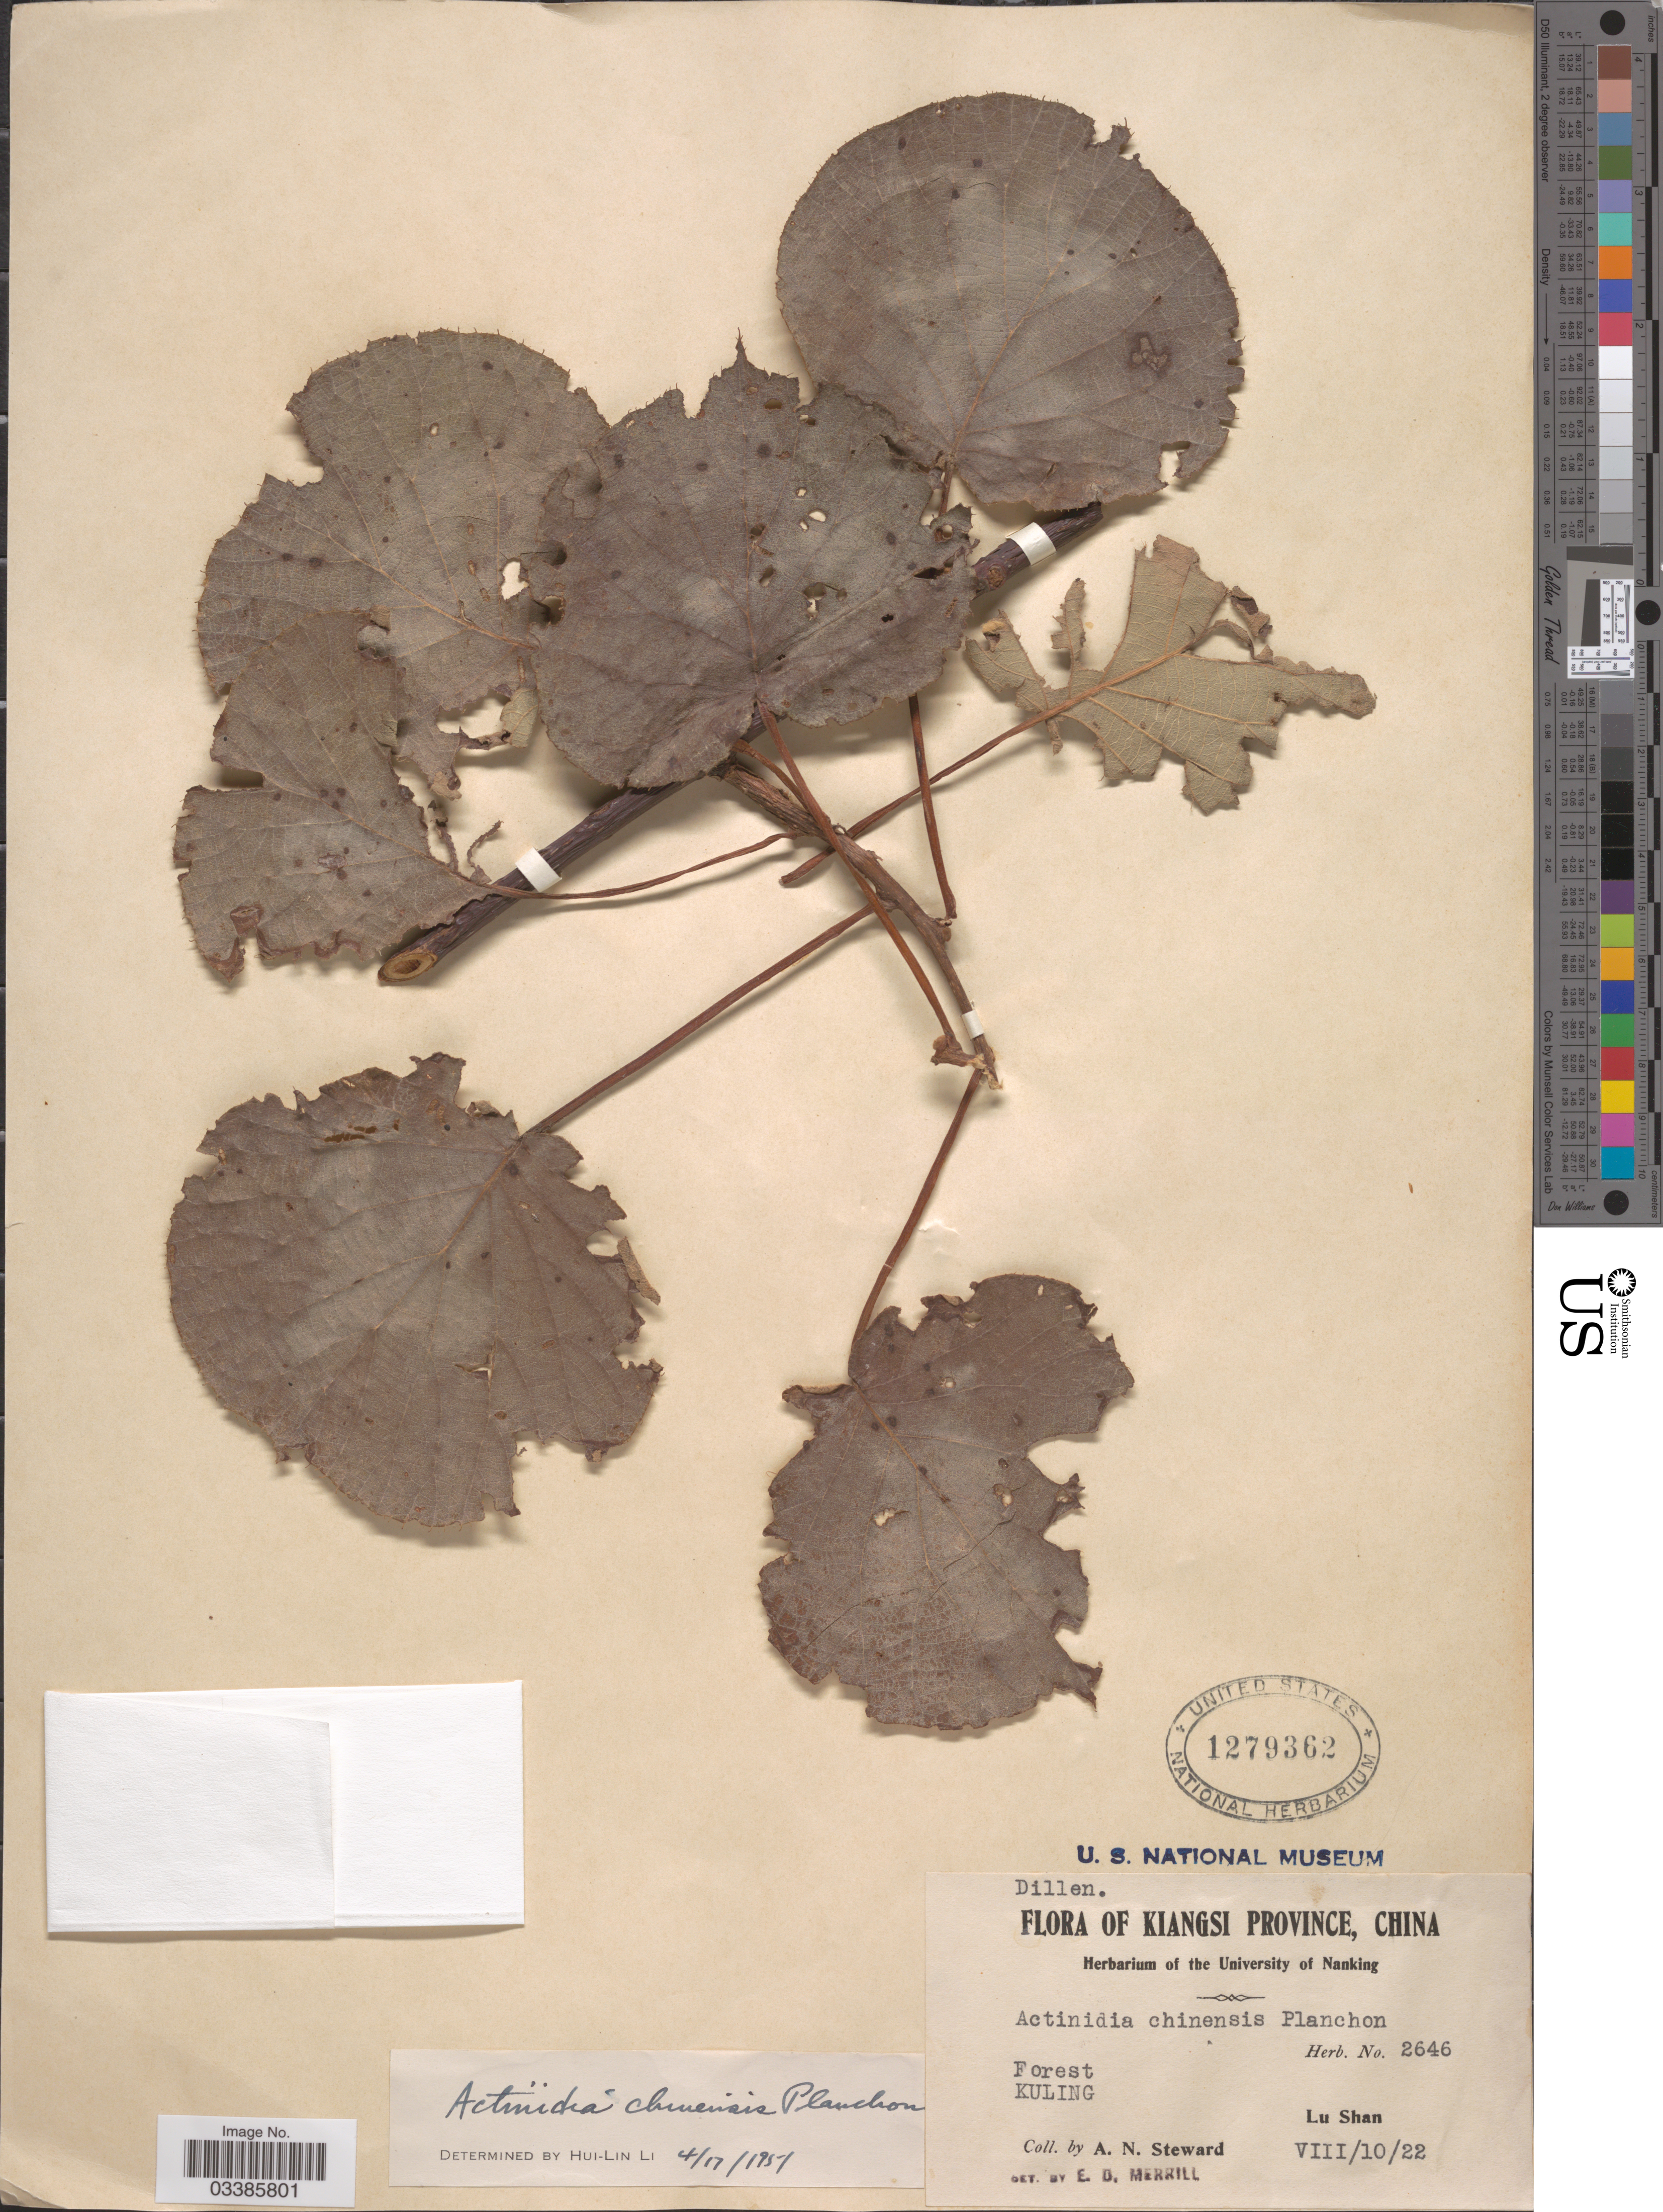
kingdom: Plantae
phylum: Tracheophyta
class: Magnoliopsida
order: Ericales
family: Actinidiaceae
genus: Actinidia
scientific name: Actinidia chinensis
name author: Planch.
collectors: A. N. Steward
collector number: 2646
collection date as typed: Transcribed d/m/y: 10/8/22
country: China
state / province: Jiangxi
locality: Kiangsi Province. Forest Kuling. Lu Shan.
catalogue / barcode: US 1279362